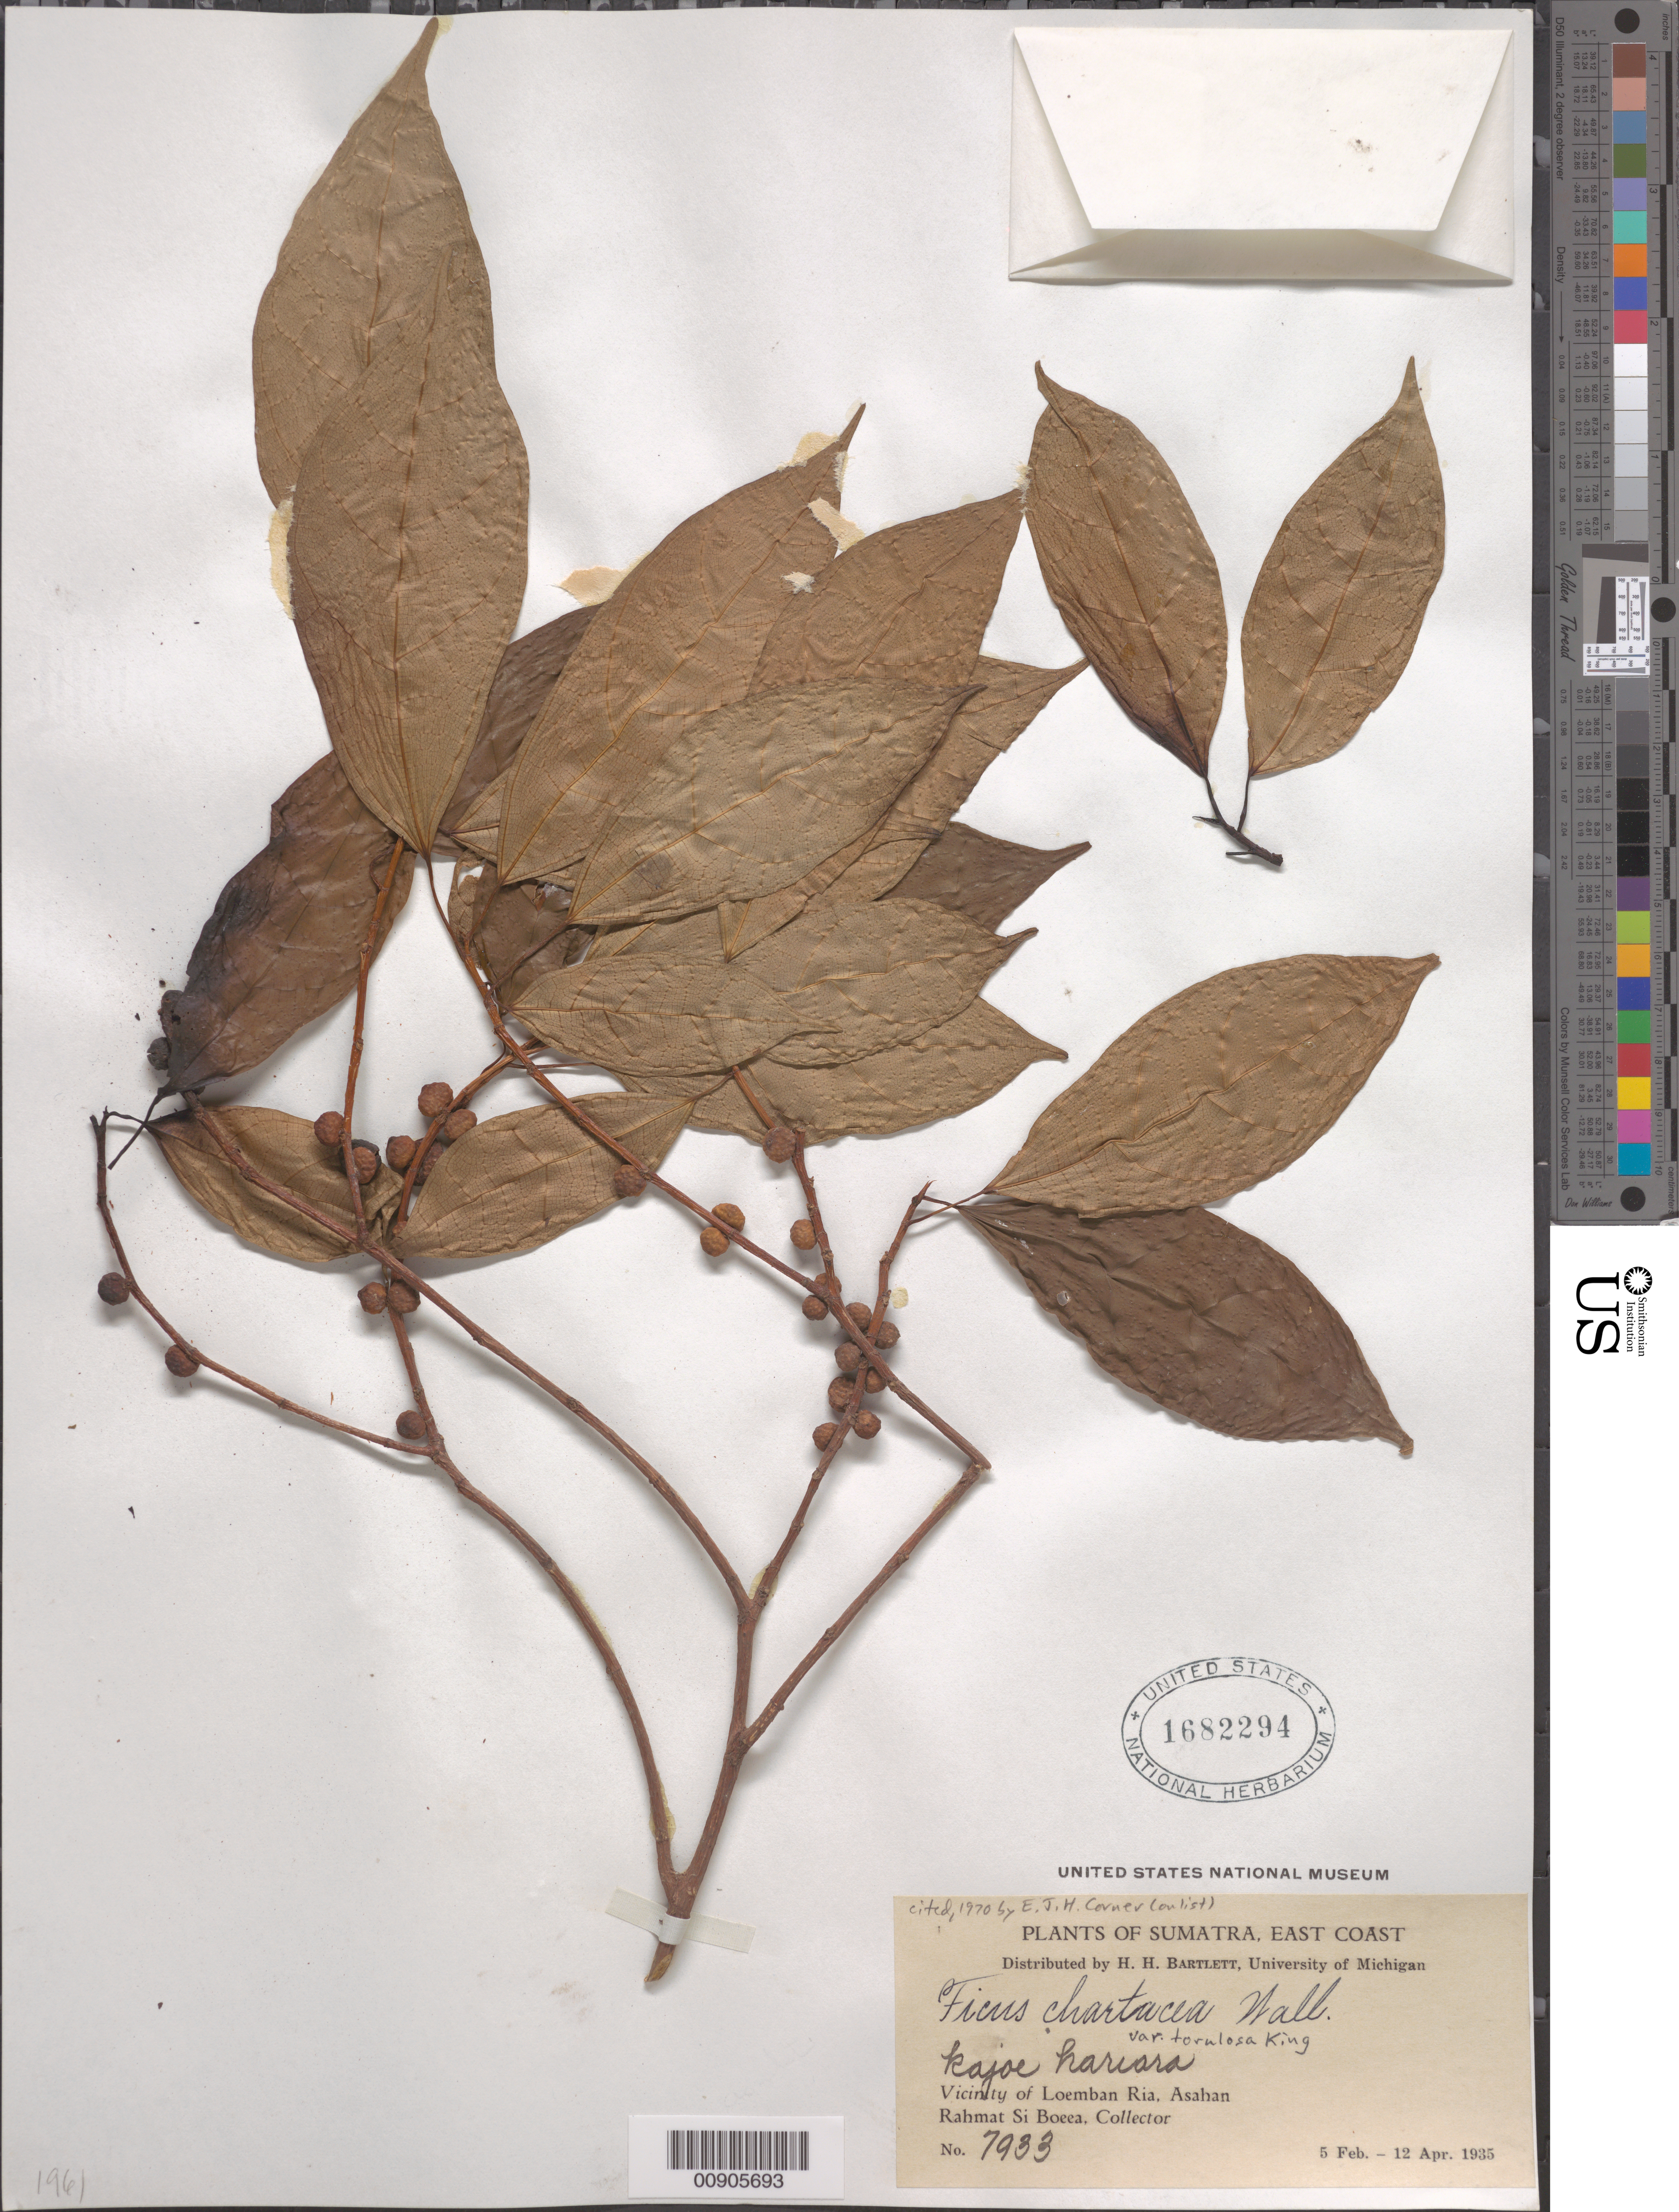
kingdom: Plantae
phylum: Tracheophyta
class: Magnoliopsida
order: Rosales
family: Moraceae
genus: Ficus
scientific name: Ficus chartacea var. torulosa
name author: King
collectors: Rahmat Si Boeea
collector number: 7933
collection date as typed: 05 Feb 1935 to 12 Apr 1935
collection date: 1935-02-05/1935-04-12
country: Indonesia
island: Sumatra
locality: Asahan, vicinity of Loemban Ria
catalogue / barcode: US 1682294